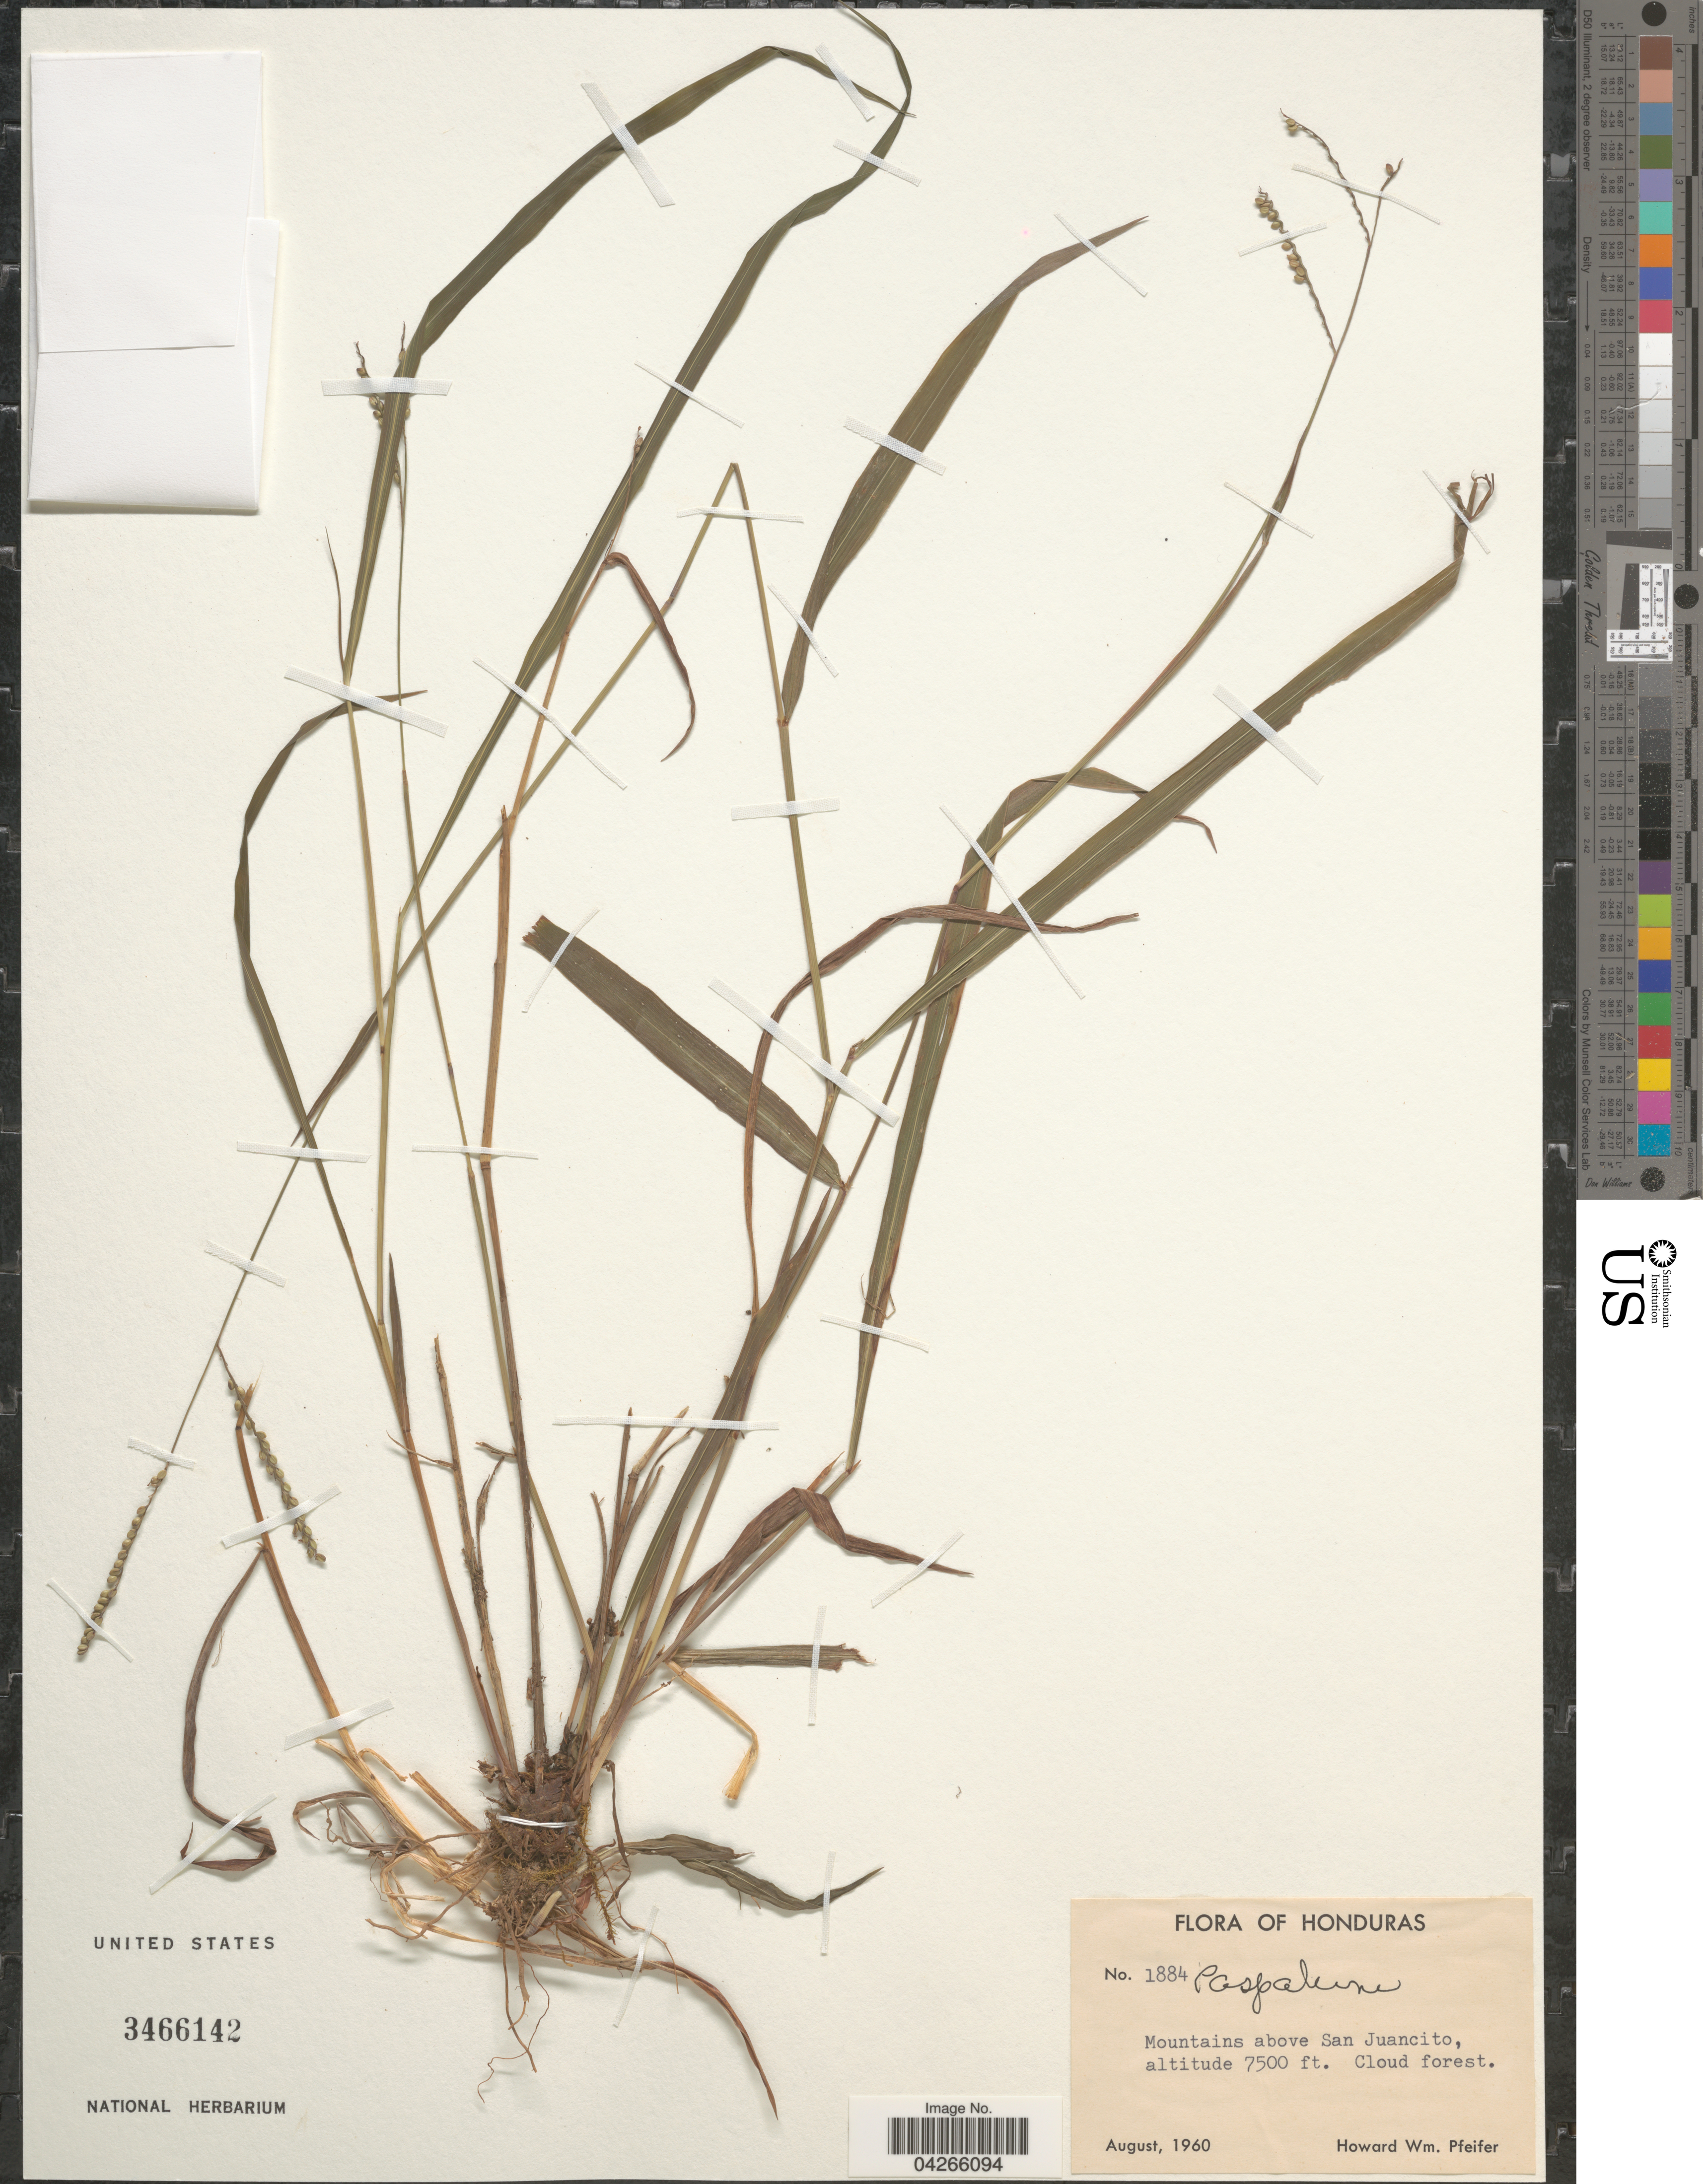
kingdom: Plantae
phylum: Tracheophyta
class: Liliopsida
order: Poales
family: Poaceae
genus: Paspalum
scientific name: Paspalum sp.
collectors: H. W. Pfeifer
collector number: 1884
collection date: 1960-08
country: Honduras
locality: Mountains above San Juancito.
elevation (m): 2286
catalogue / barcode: US 3466142